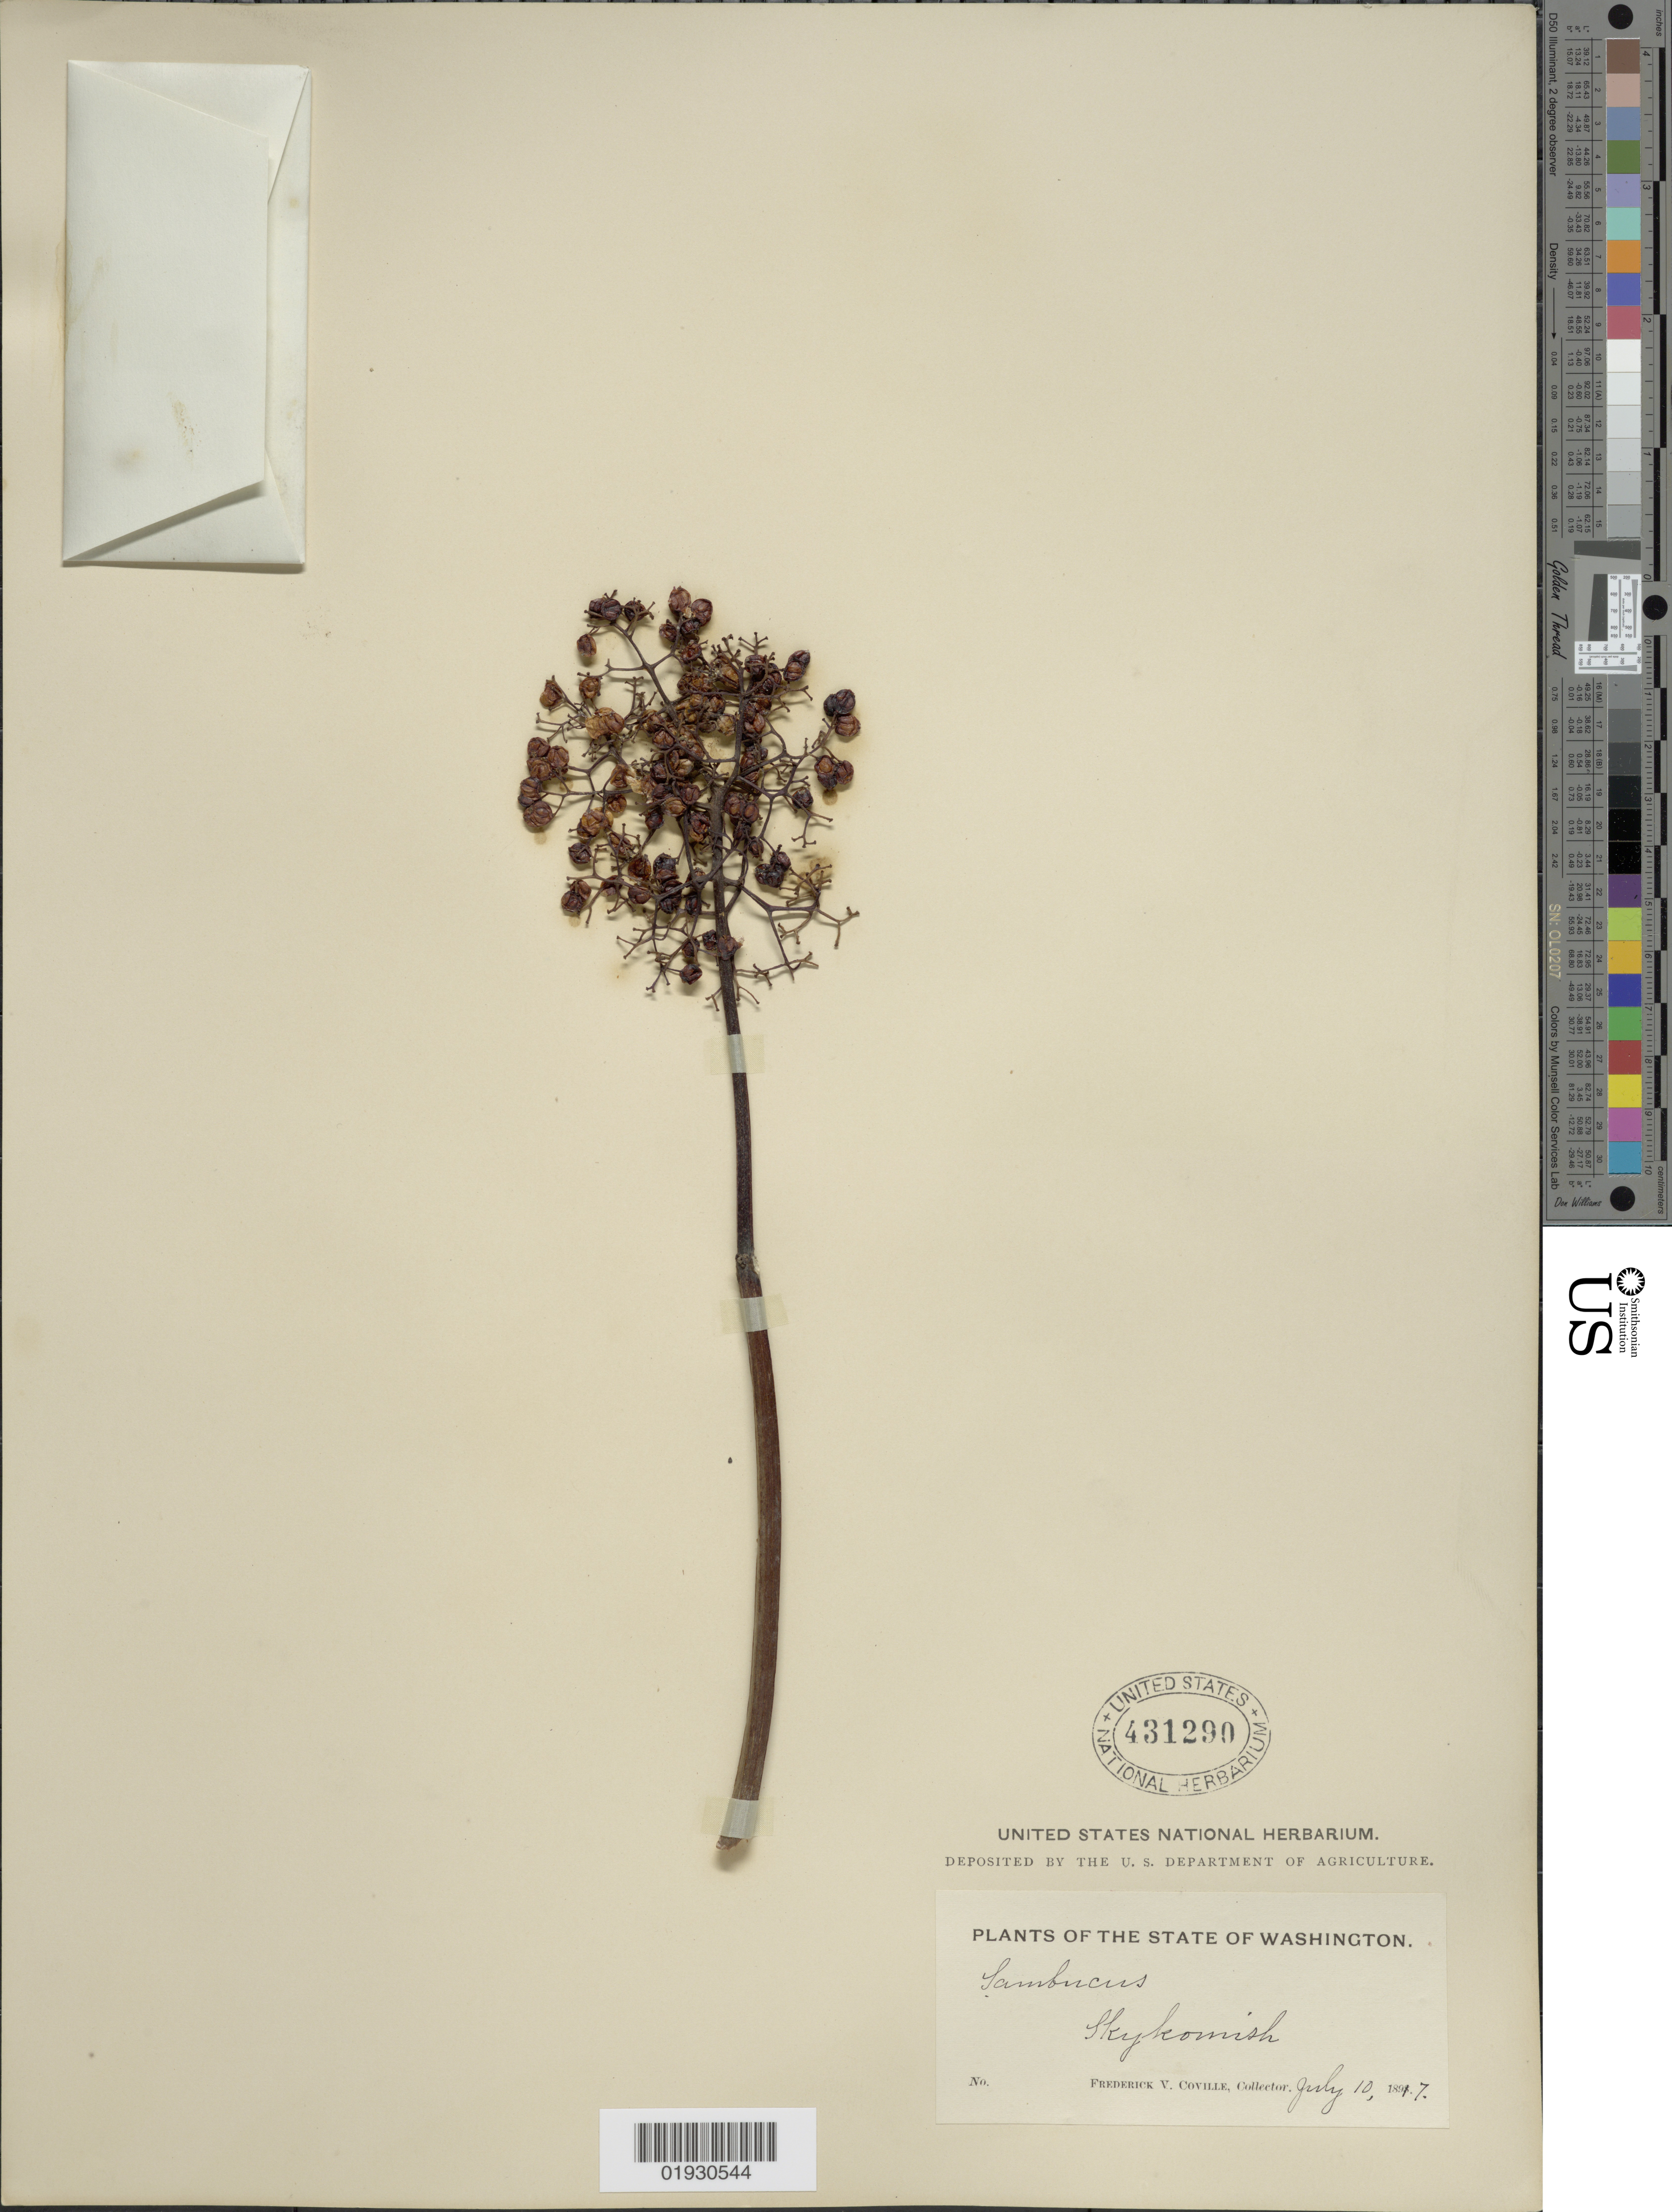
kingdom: Plantae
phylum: Tracheophyta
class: Magnoliopsida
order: Dipsacales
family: Viburnaceae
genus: Sambucus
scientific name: Sambucus callicarpa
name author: Greene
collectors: F. V. Coville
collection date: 1817-07-10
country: United States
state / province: Washington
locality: Skykomish.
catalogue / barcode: US 431290